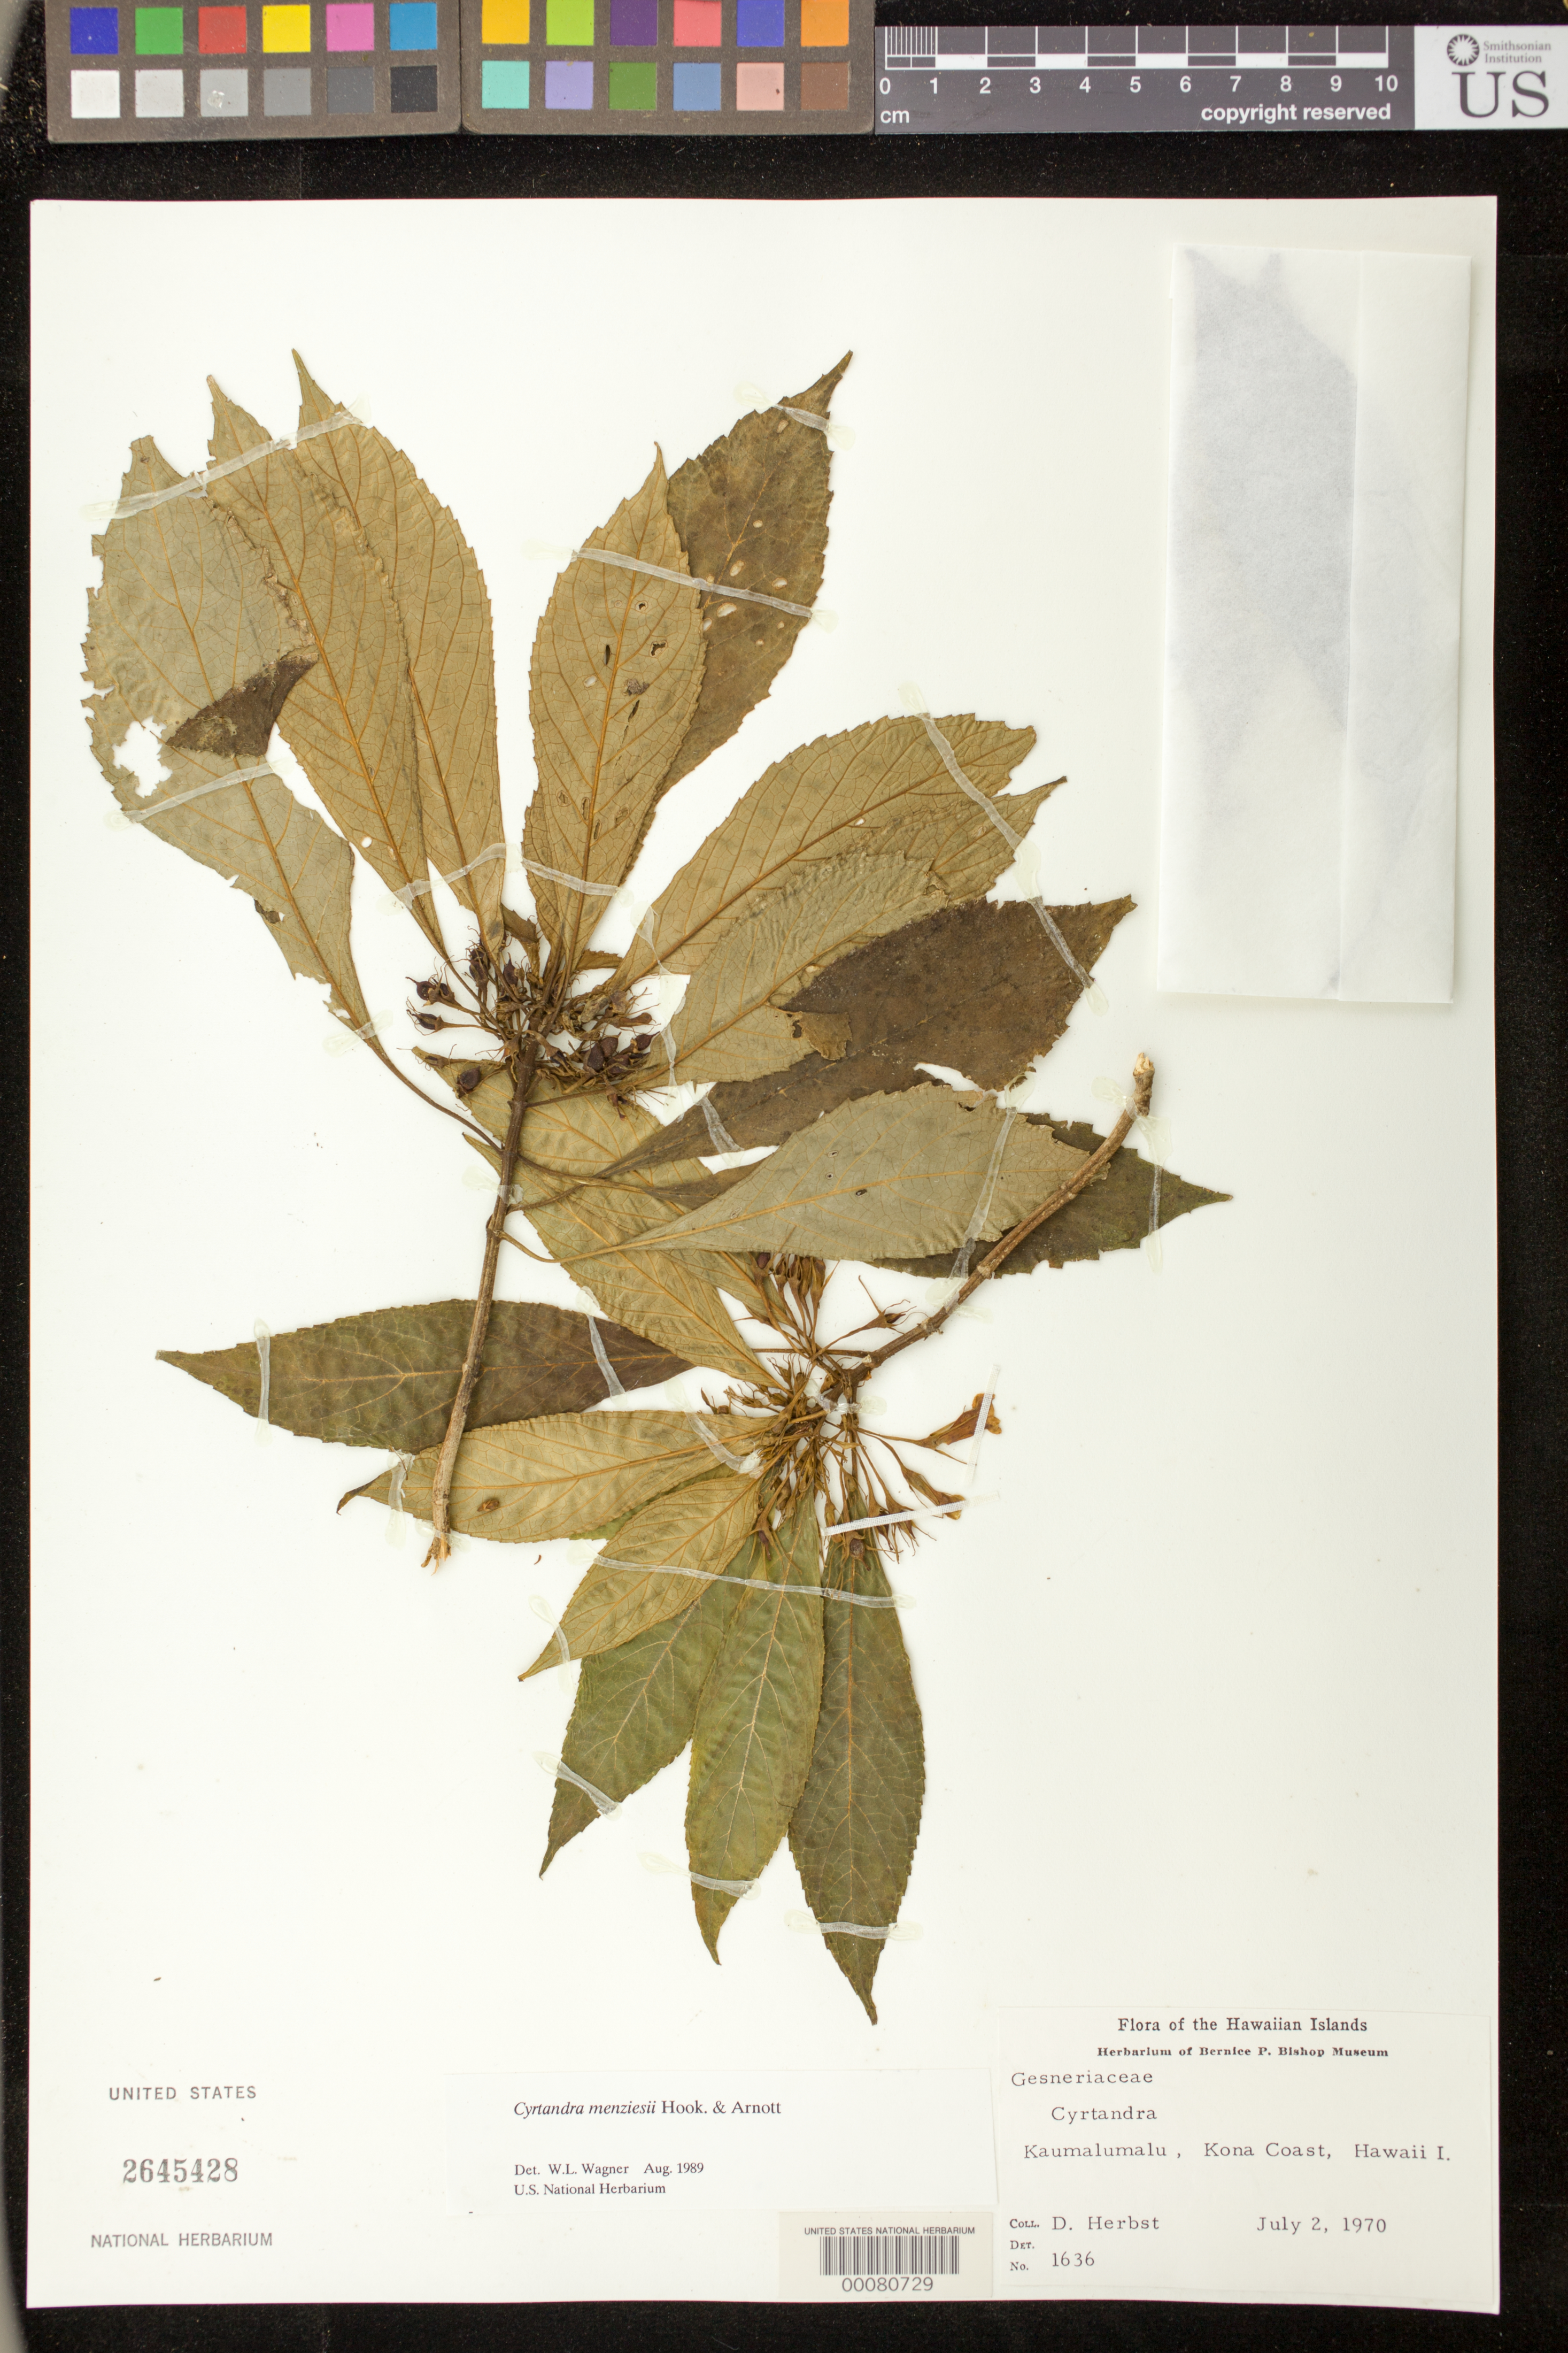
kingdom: Plantae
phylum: Tracheophyta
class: Magnoliopsida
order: Lamiales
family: Gesneriaceae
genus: Cyrtandra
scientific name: Cyrtandra menziesii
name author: Hook. & Arn.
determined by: Wagner, W. L., (BOT), Smithsonian Institution - National Museum of Natural History (UNITED STATES)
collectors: D. R. Herbst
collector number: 1636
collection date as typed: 02 Jul 1970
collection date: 1970-07-02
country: United States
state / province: Hawaii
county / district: Hawaii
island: Hawaii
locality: Kaumalumalu, kona coast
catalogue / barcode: US 2645428